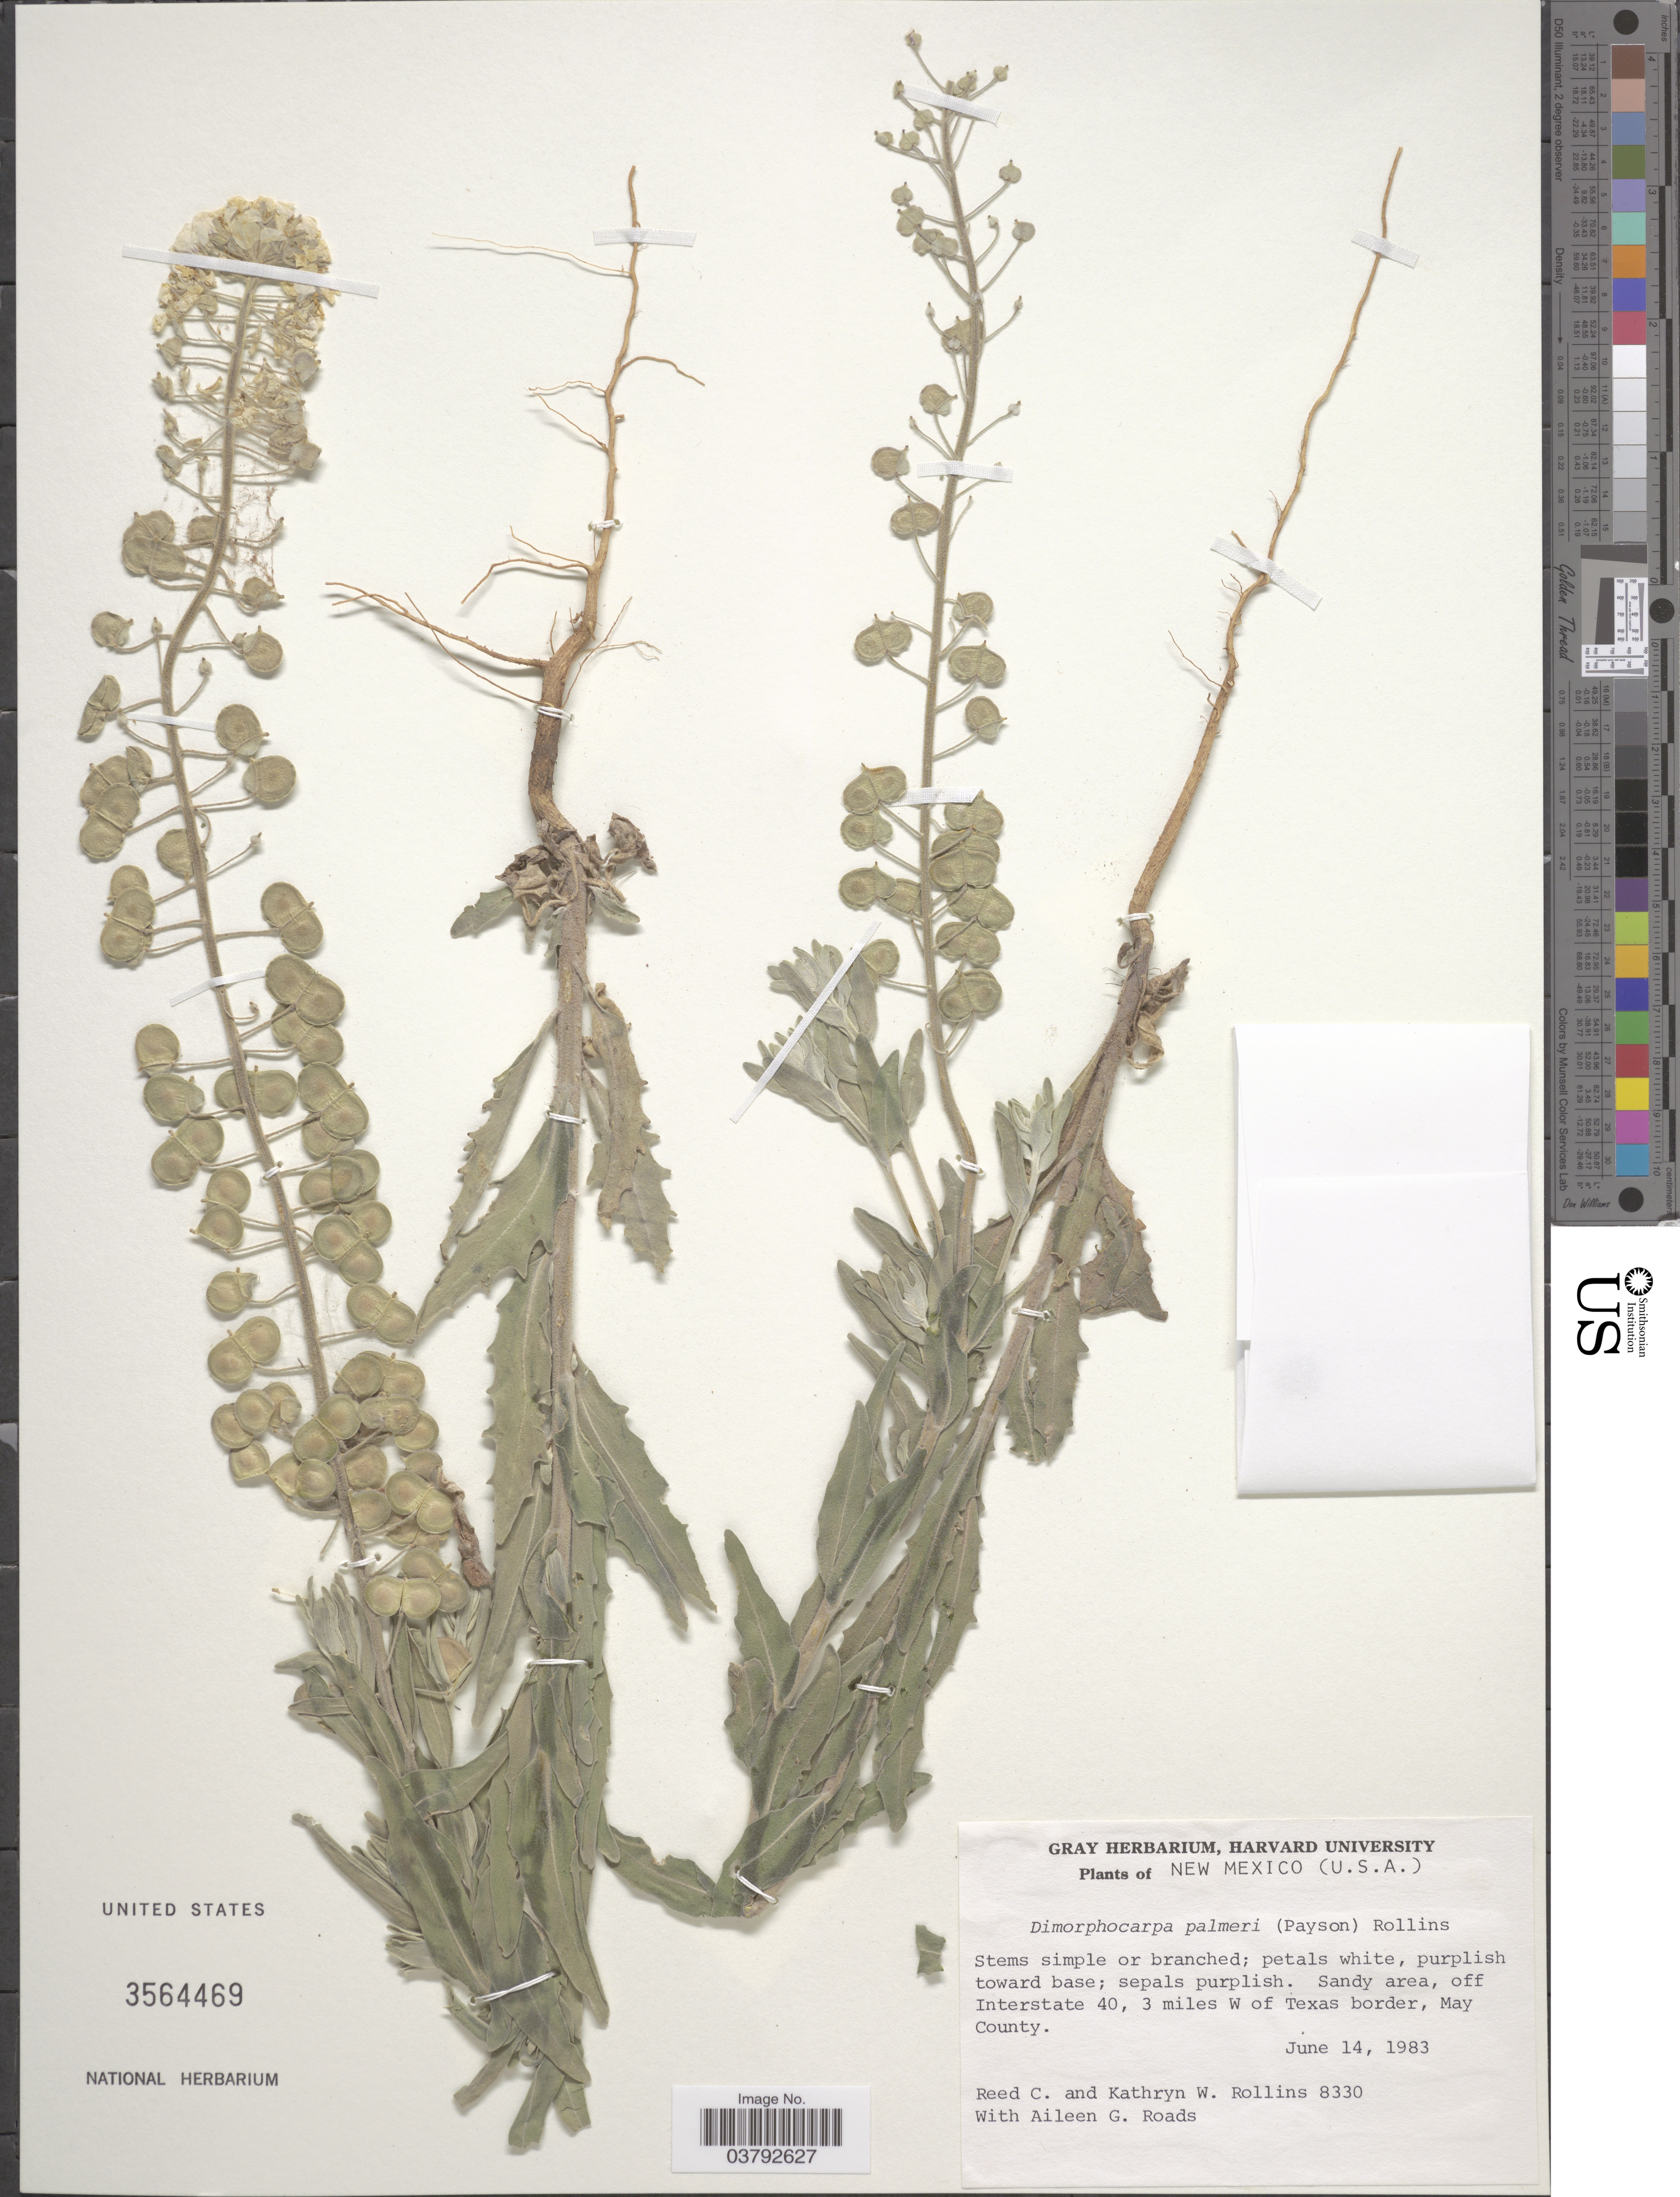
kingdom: Plantae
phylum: Tracheophyta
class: Magnoliopsida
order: Brassicales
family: Brassicaceae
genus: Dithyrea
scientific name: Dithyrea wislizeni var. palmeri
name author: Payson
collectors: R. C. Rollins, K. W. Rollins & A. Roads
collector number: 8330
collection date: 1983-06-14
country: United States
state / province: New Mexico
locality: Off Interstate 40, 3 miles W of Texas border, May County.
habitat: sandy area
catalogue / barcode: US 3564469